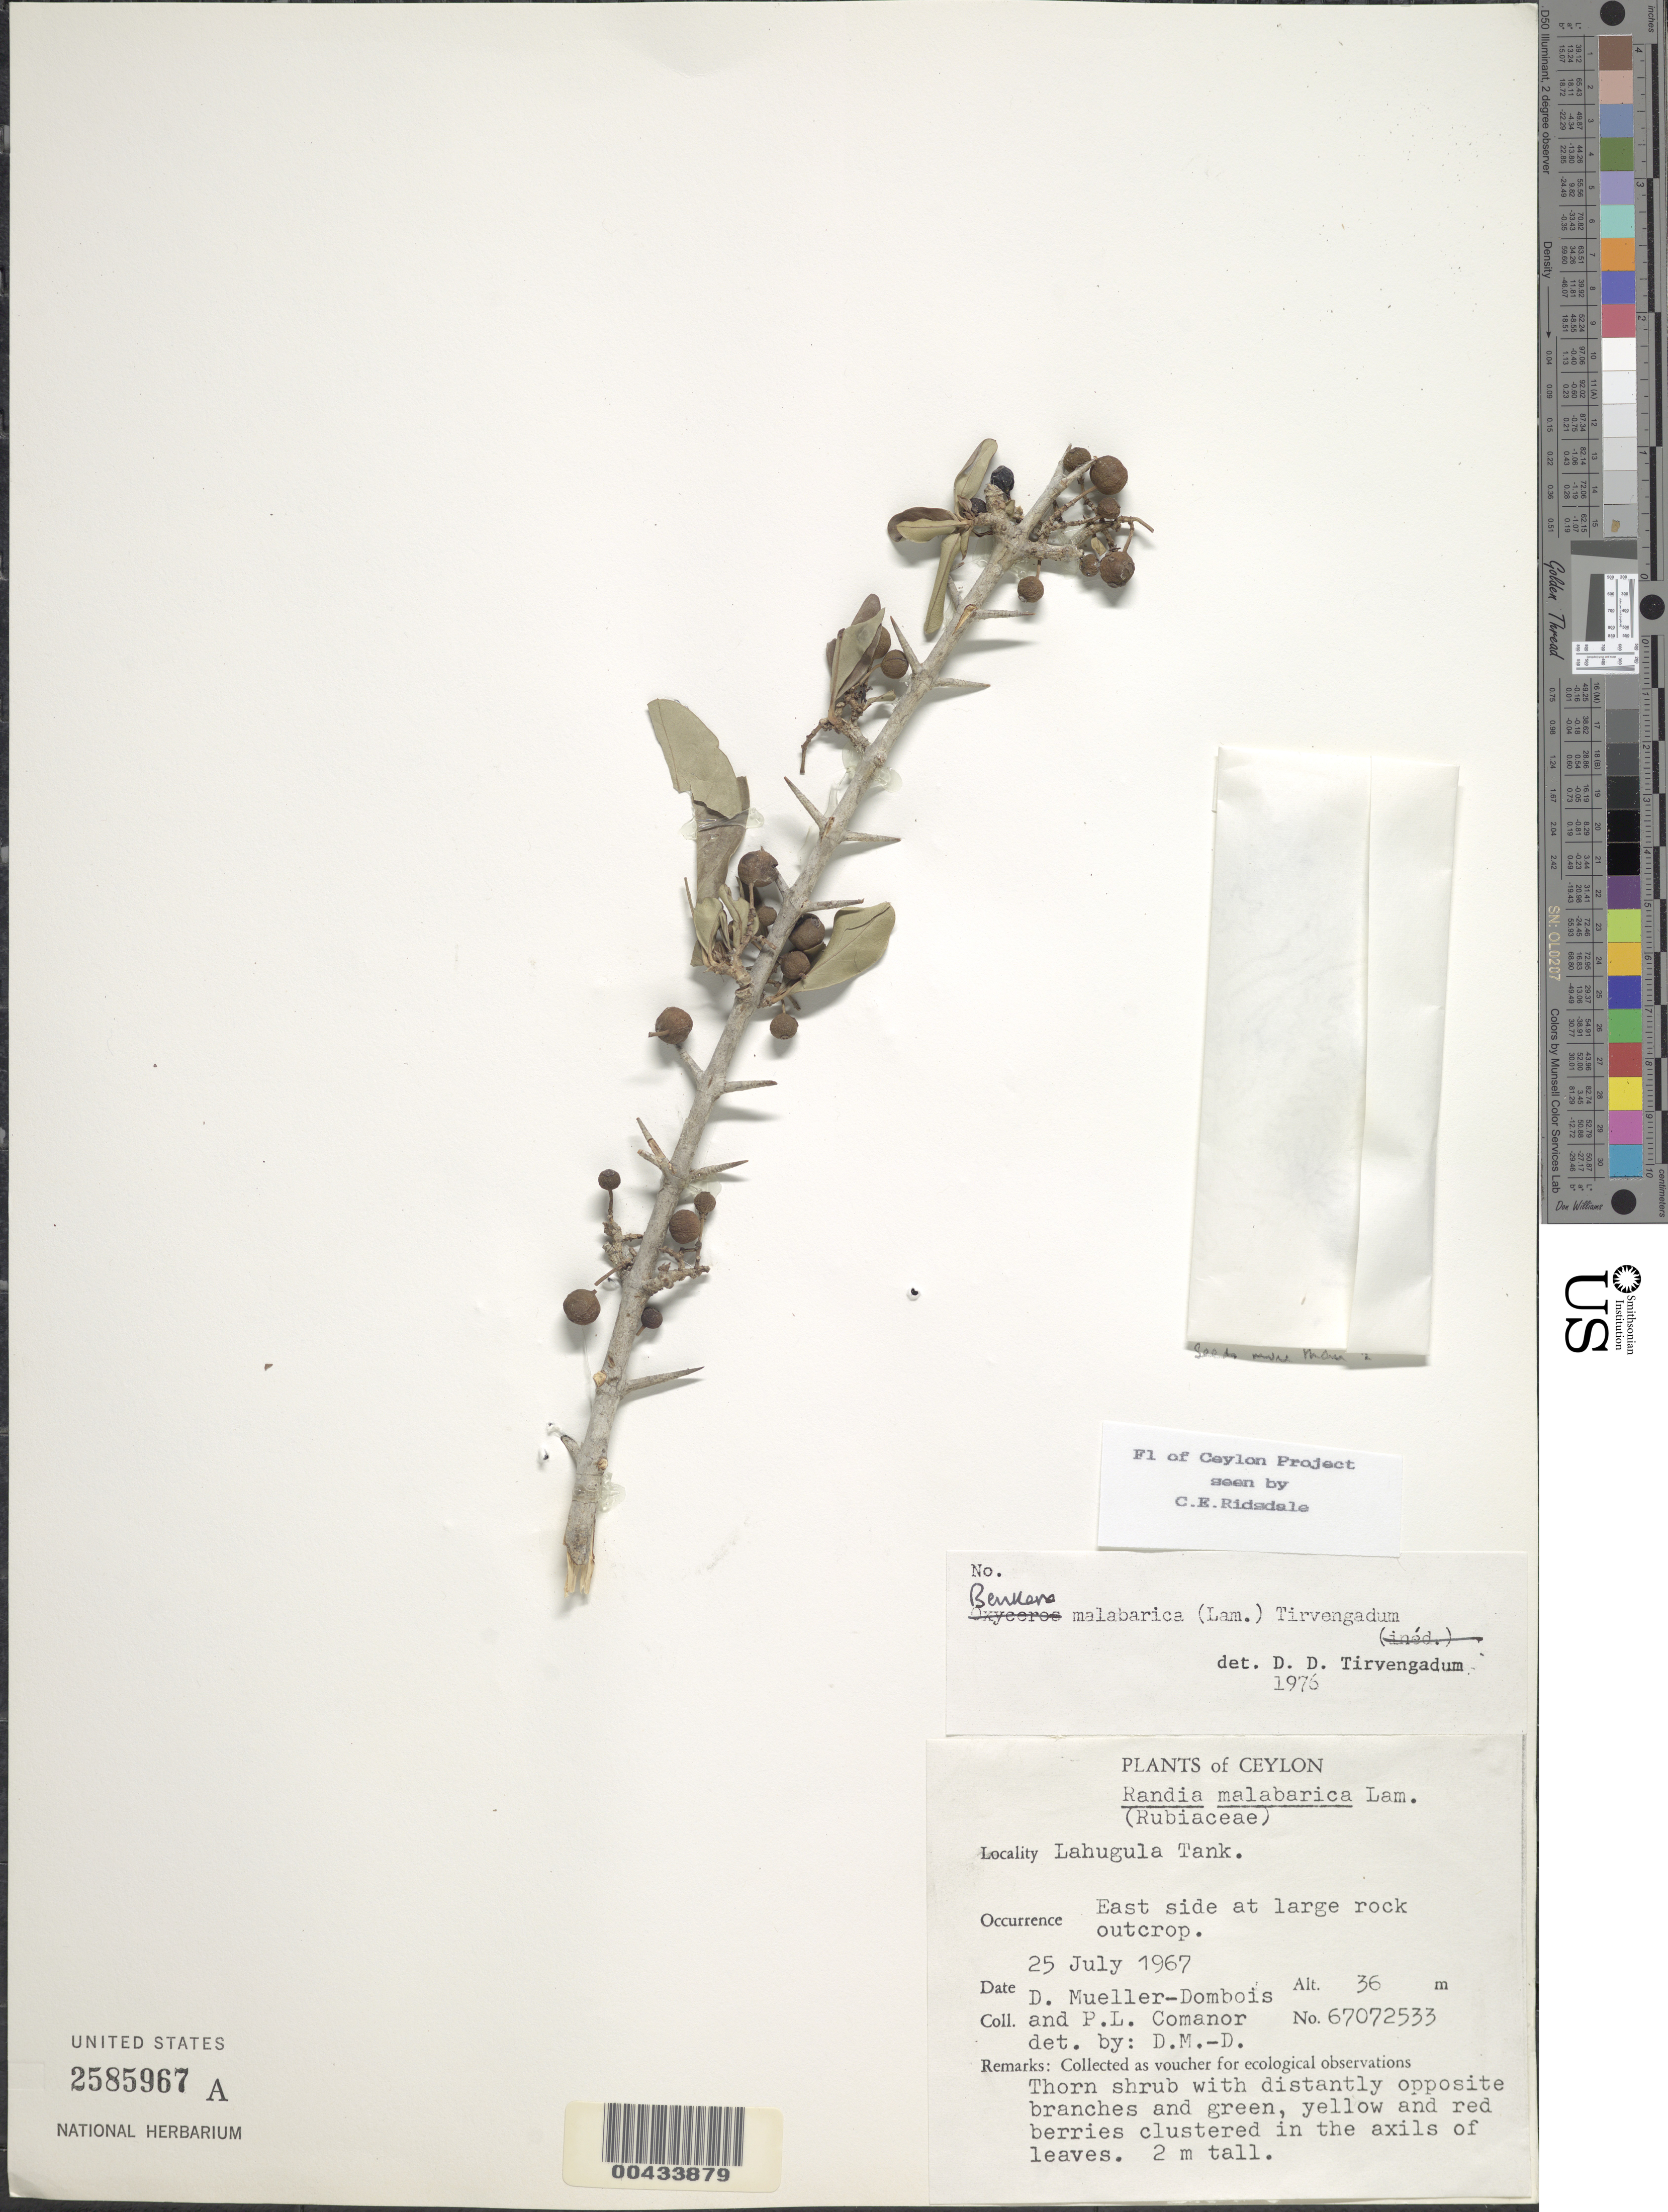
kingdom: Plantae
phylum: Tracheophyta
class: Magnoliopsida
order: Gentianales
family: Rubiaceae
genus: Benkara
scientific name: Benkara malabarica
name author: (Lam.) Tirveng.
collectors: D. Mueller-Dombois & P. Comanor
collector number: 67072533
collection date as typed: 25 Jul 1967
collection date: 1967-07-25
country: Sri Lanka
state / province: Eastern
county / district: Ampara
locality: Lahugula Tank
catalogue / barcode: US 2585967A